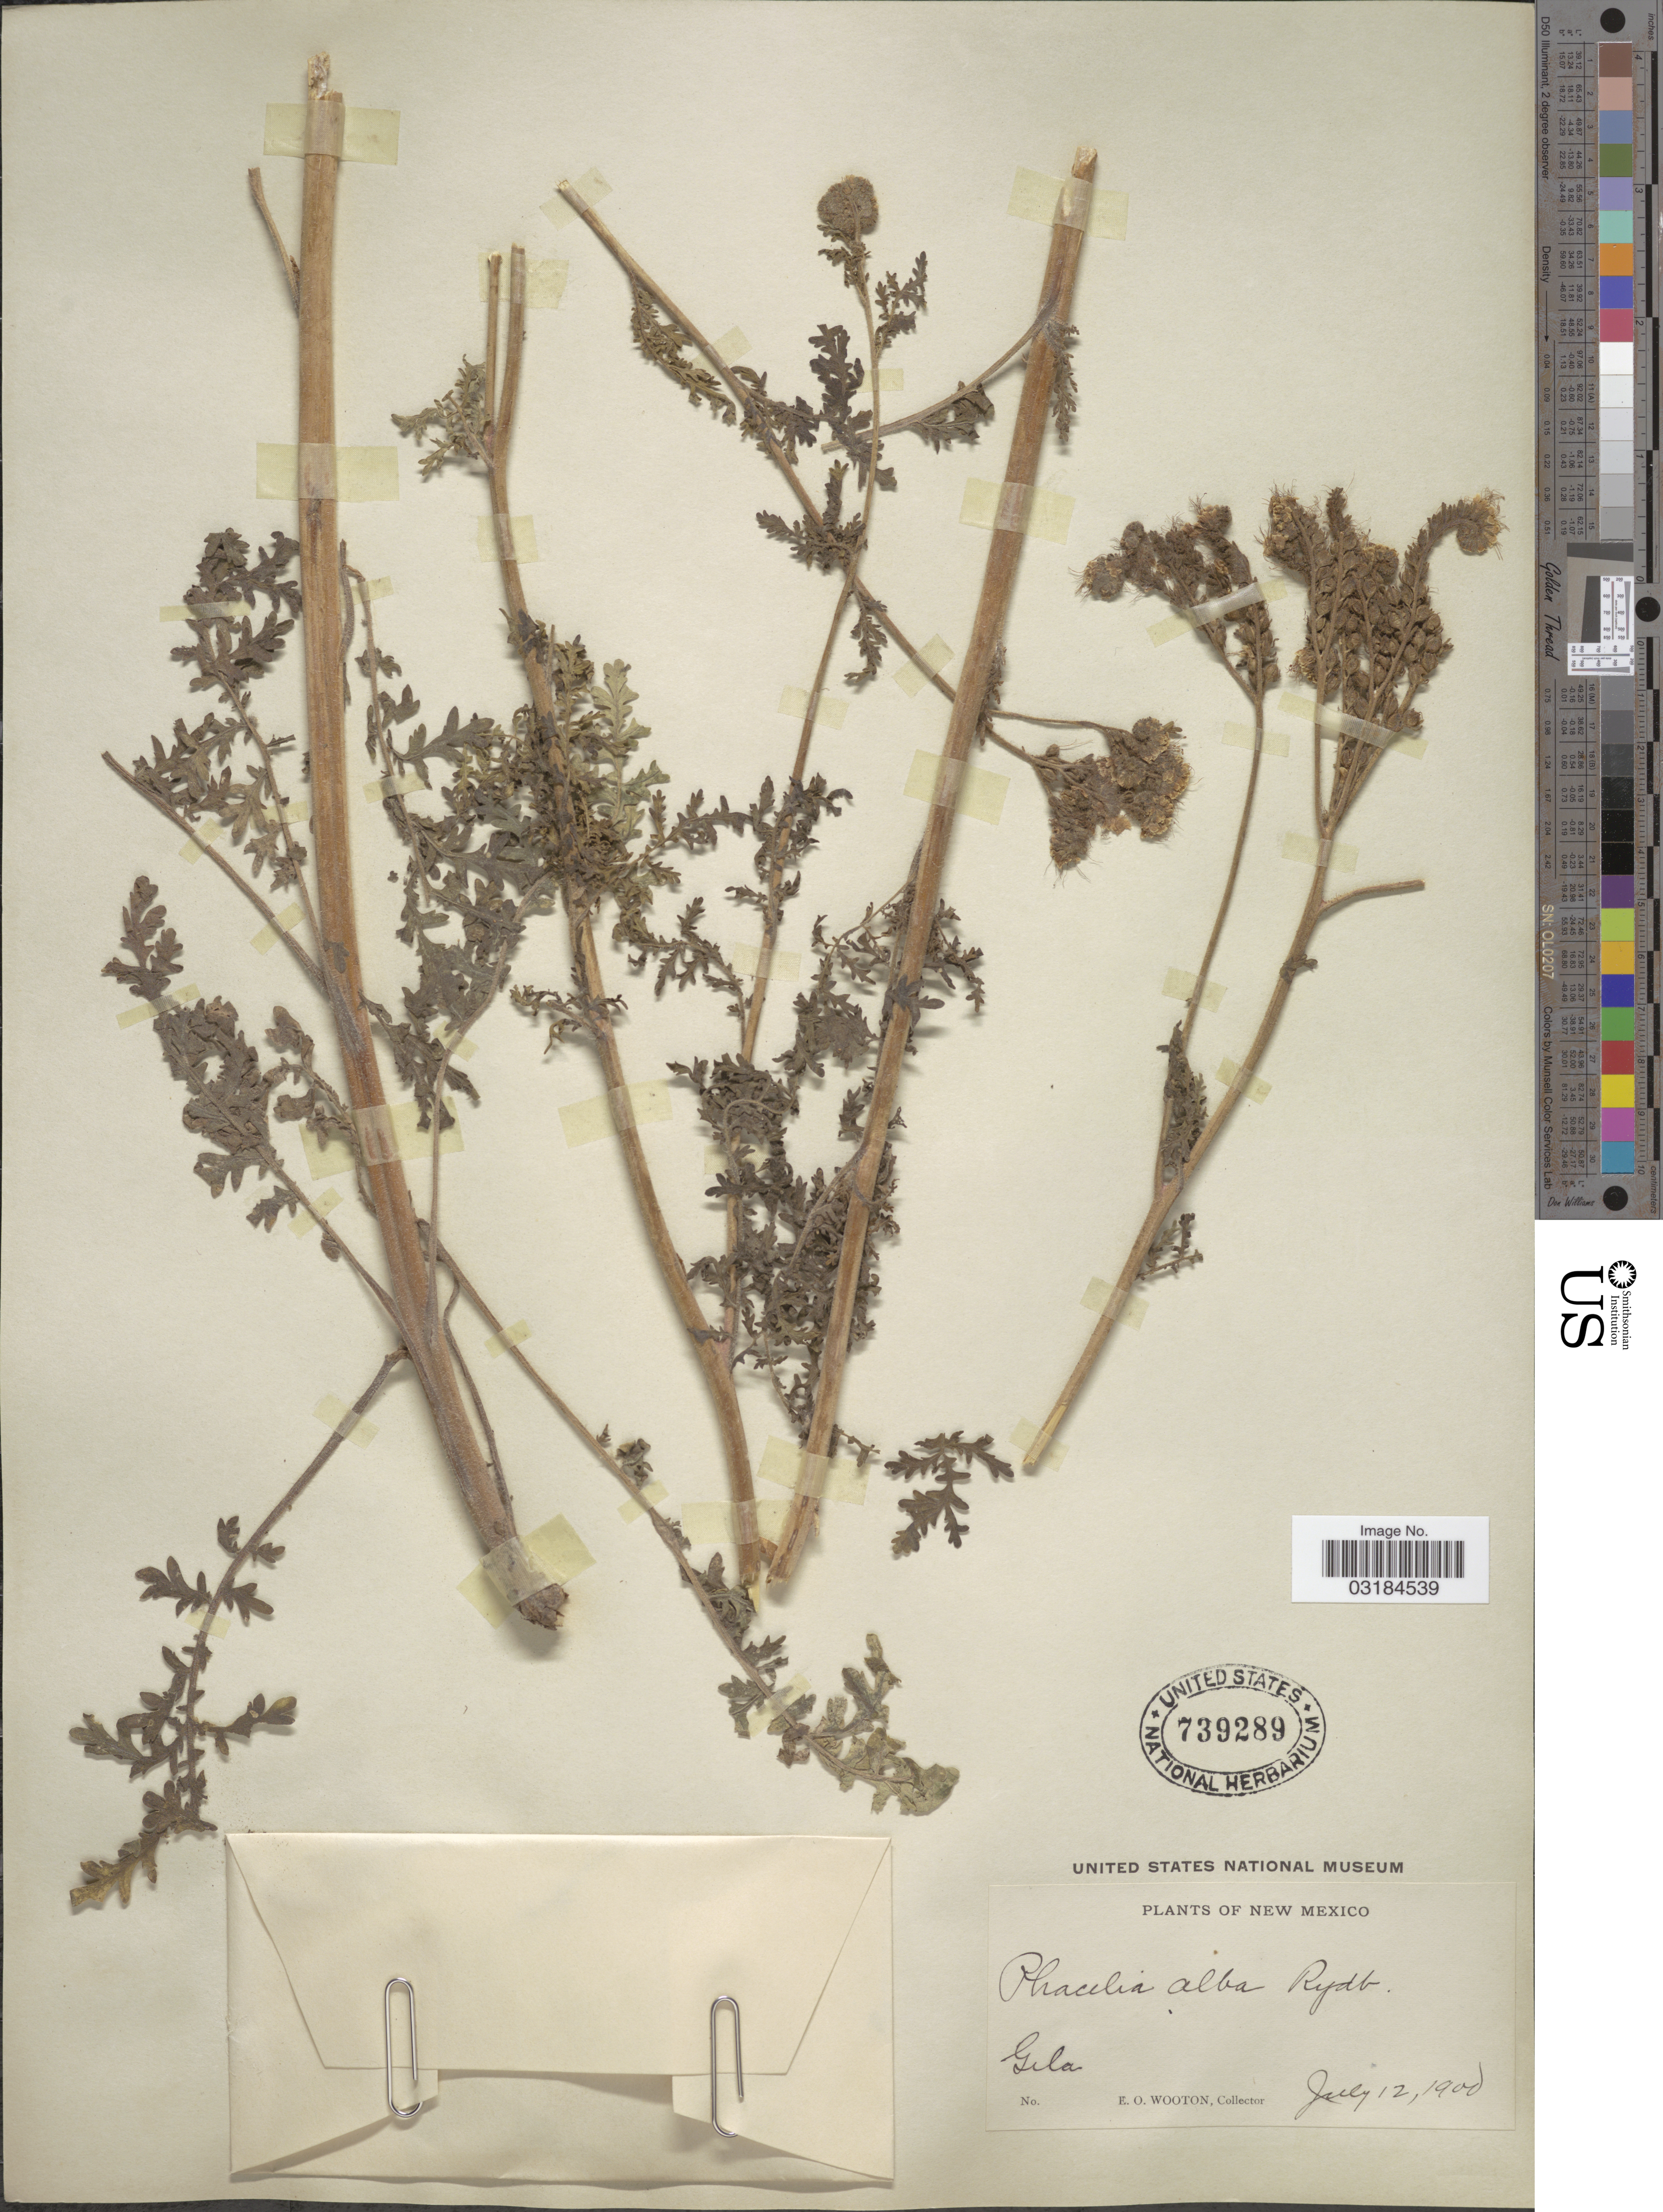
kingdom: Plantae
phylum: Tracheophyta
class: Magnoliopsida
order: Boraginales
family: Hydrophyllaceae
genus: Phacelia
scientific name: Phacelia alba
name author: Rydb.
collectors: E. O. Wooton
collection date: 1900-07-12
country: United States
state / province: New Mexico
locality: Gila.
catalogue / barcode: US 739289